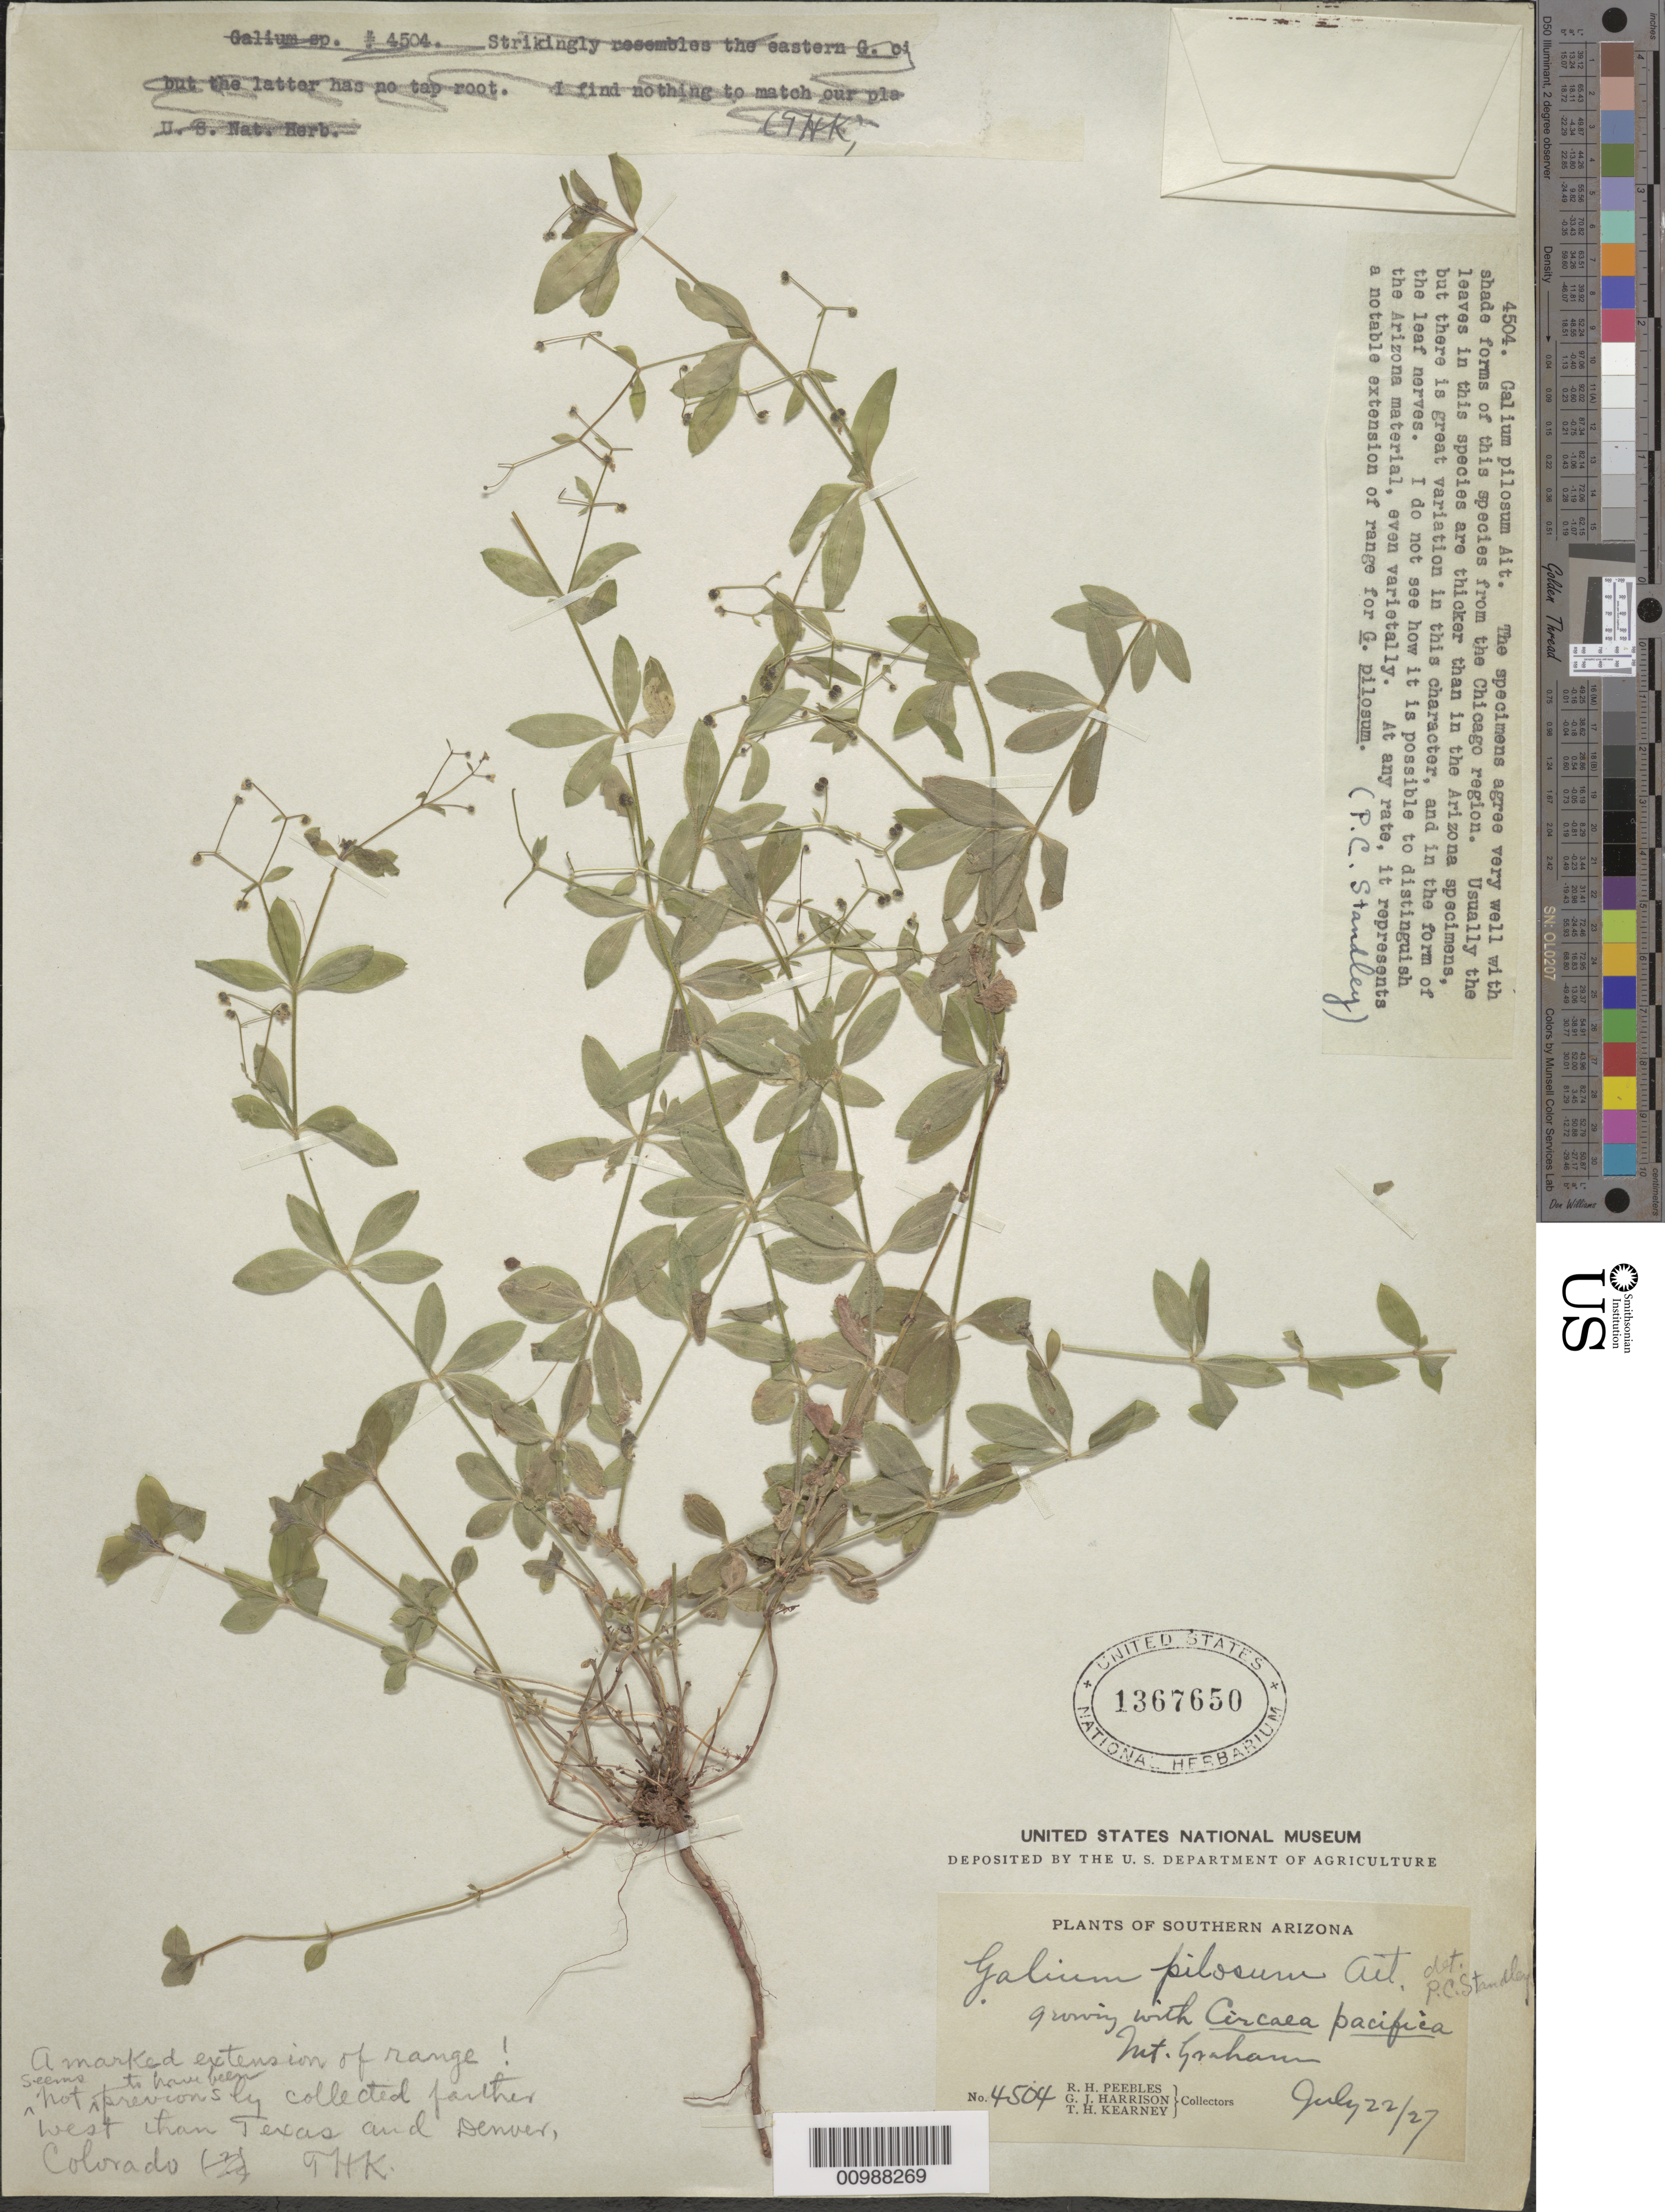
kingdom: Plantae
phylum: Tracheophyta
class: Magnoliopsida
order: Gentianales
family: Rubiaceae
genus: Galium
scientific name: Galium pilosum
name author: Aiton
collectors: R. H. Peebles & G. J. Harrison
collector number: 4504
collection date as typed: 22 Jul 1927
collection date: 1927-07-22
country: United States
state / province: Arizona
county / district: Graham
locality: Mount Graham.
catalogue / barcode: US 1367650